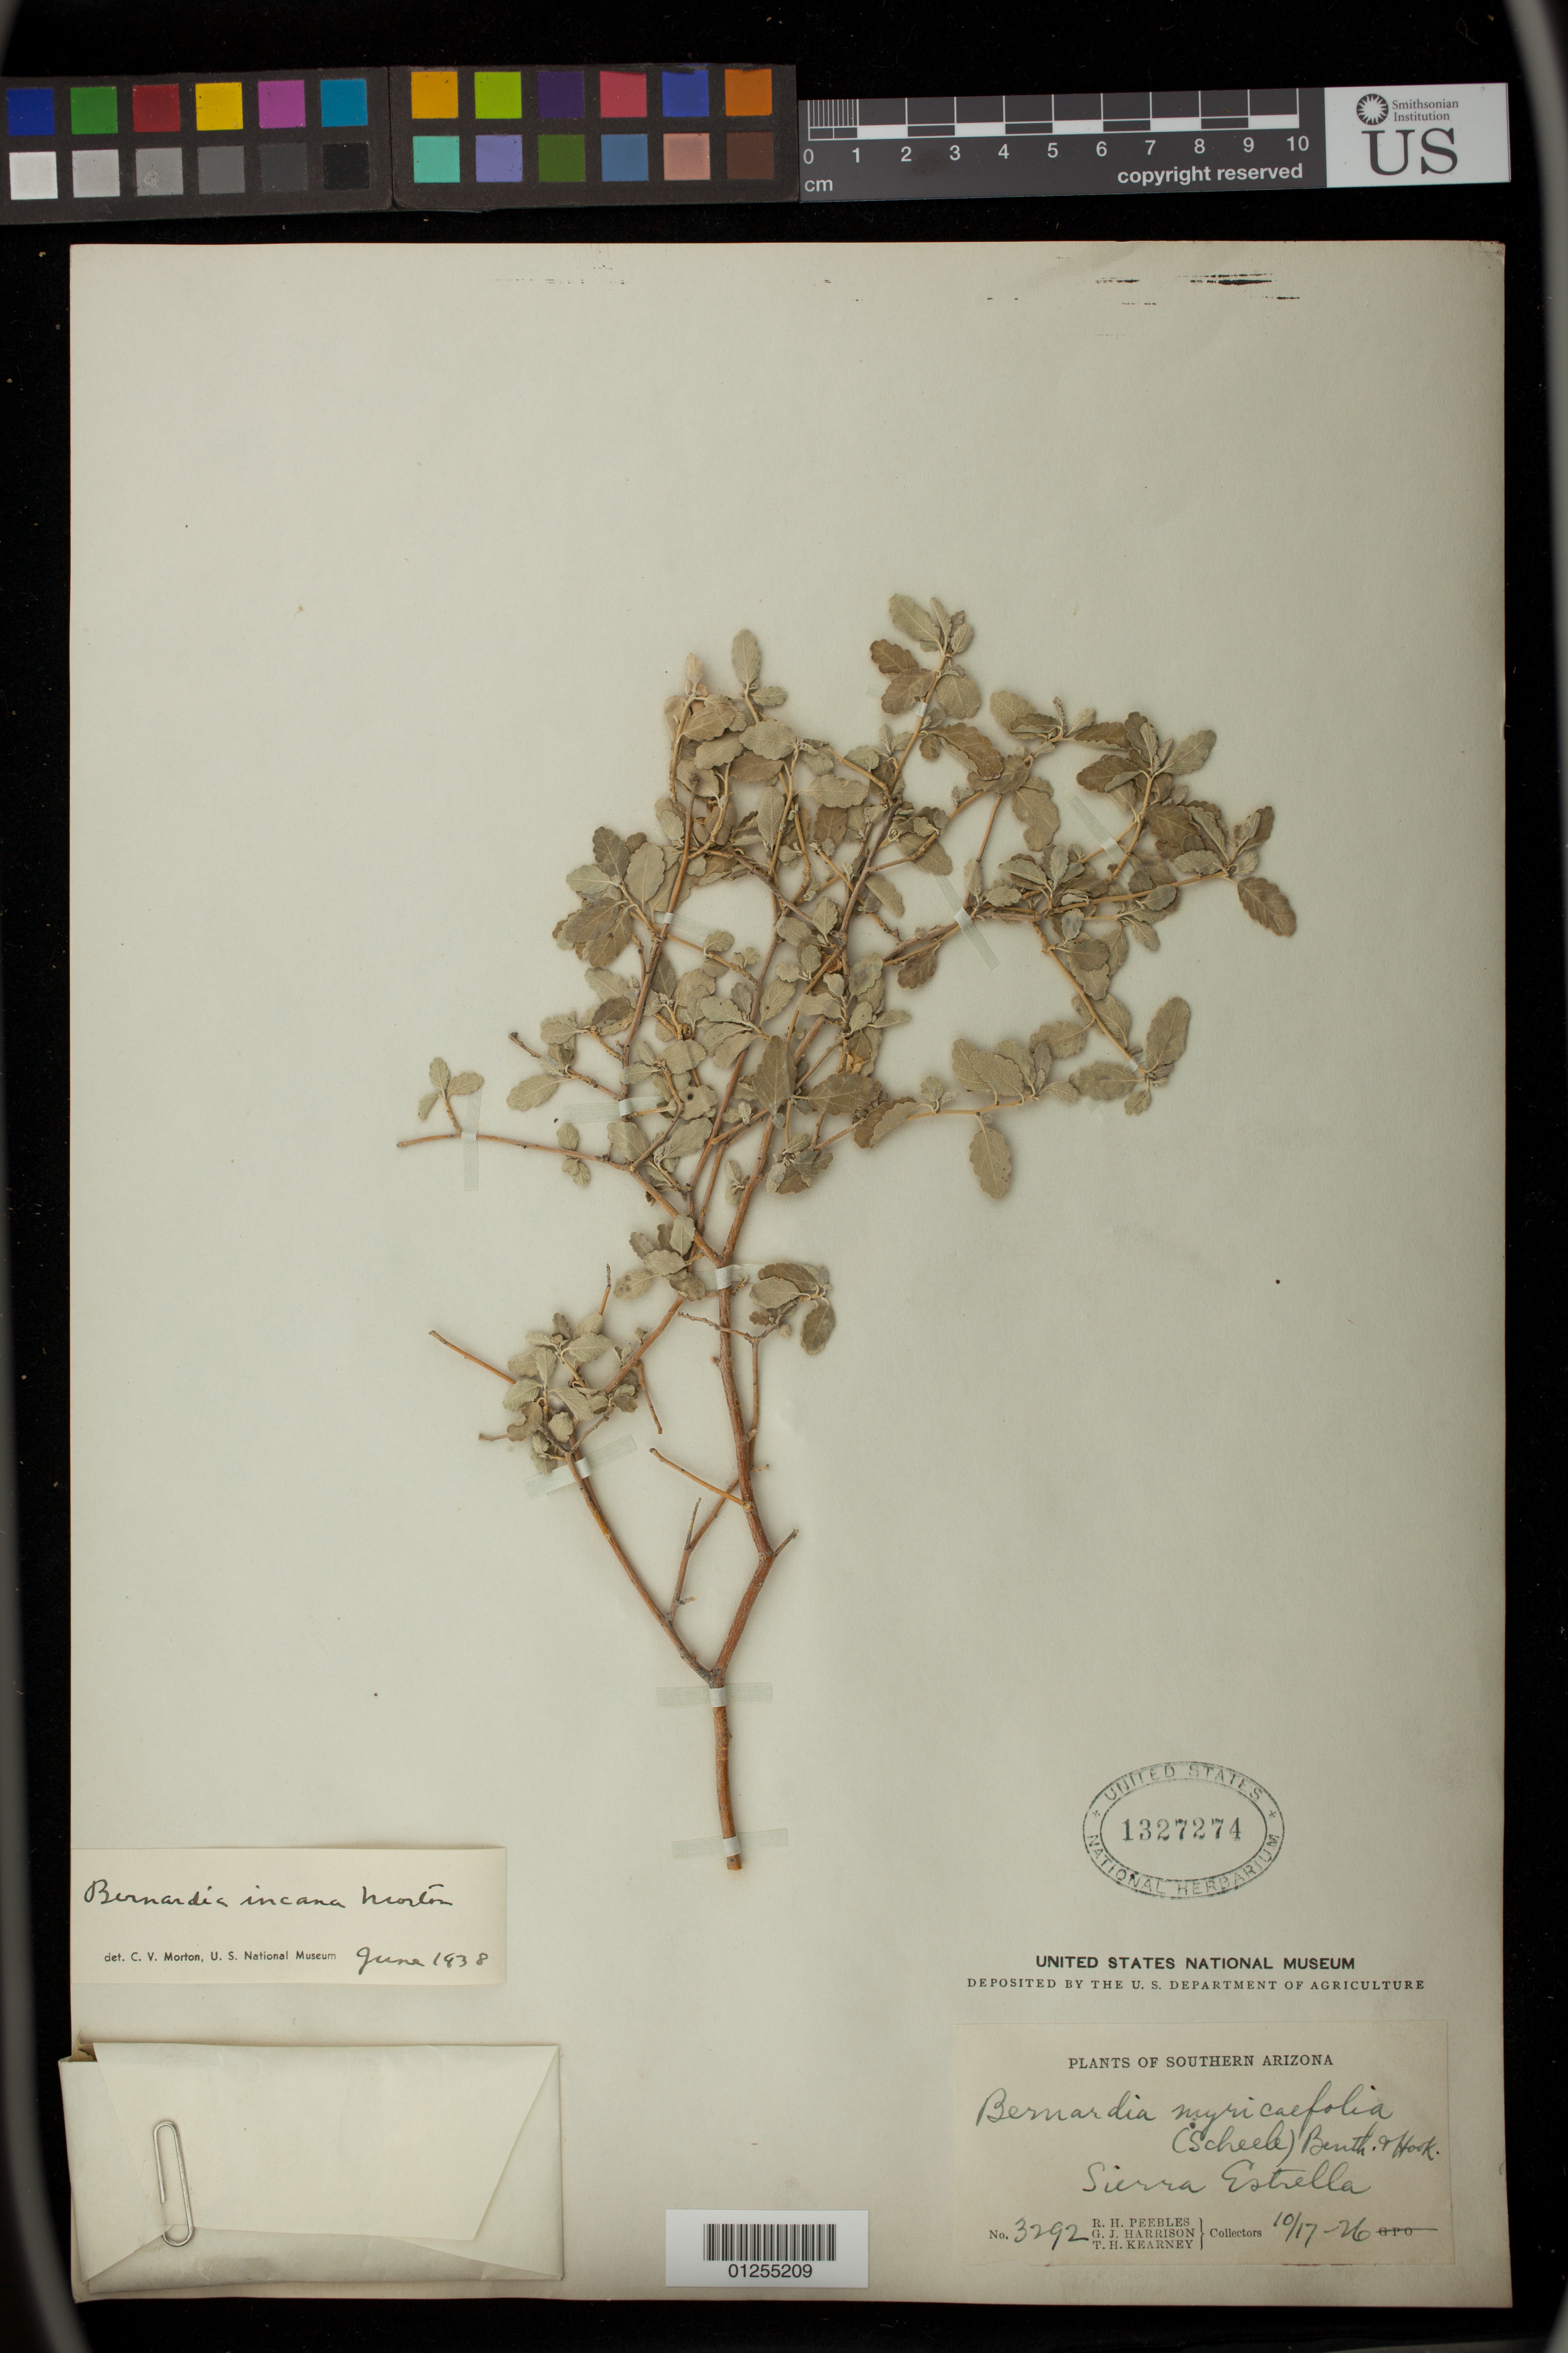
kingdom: Plantae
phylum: Tracheophyta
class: Magnoliopsida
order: Malpighiales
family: Euphorbiaceae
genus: Bernardia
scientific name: Bernardia incana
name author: C.V. Morton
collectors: R. H. Peebles, G. J. Harrison & T. H. Kearney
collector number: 3292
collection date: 1926-10-17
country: United States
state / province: Arizona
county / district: Pinal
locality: Sierra Estrella.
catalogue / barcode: US 1327274